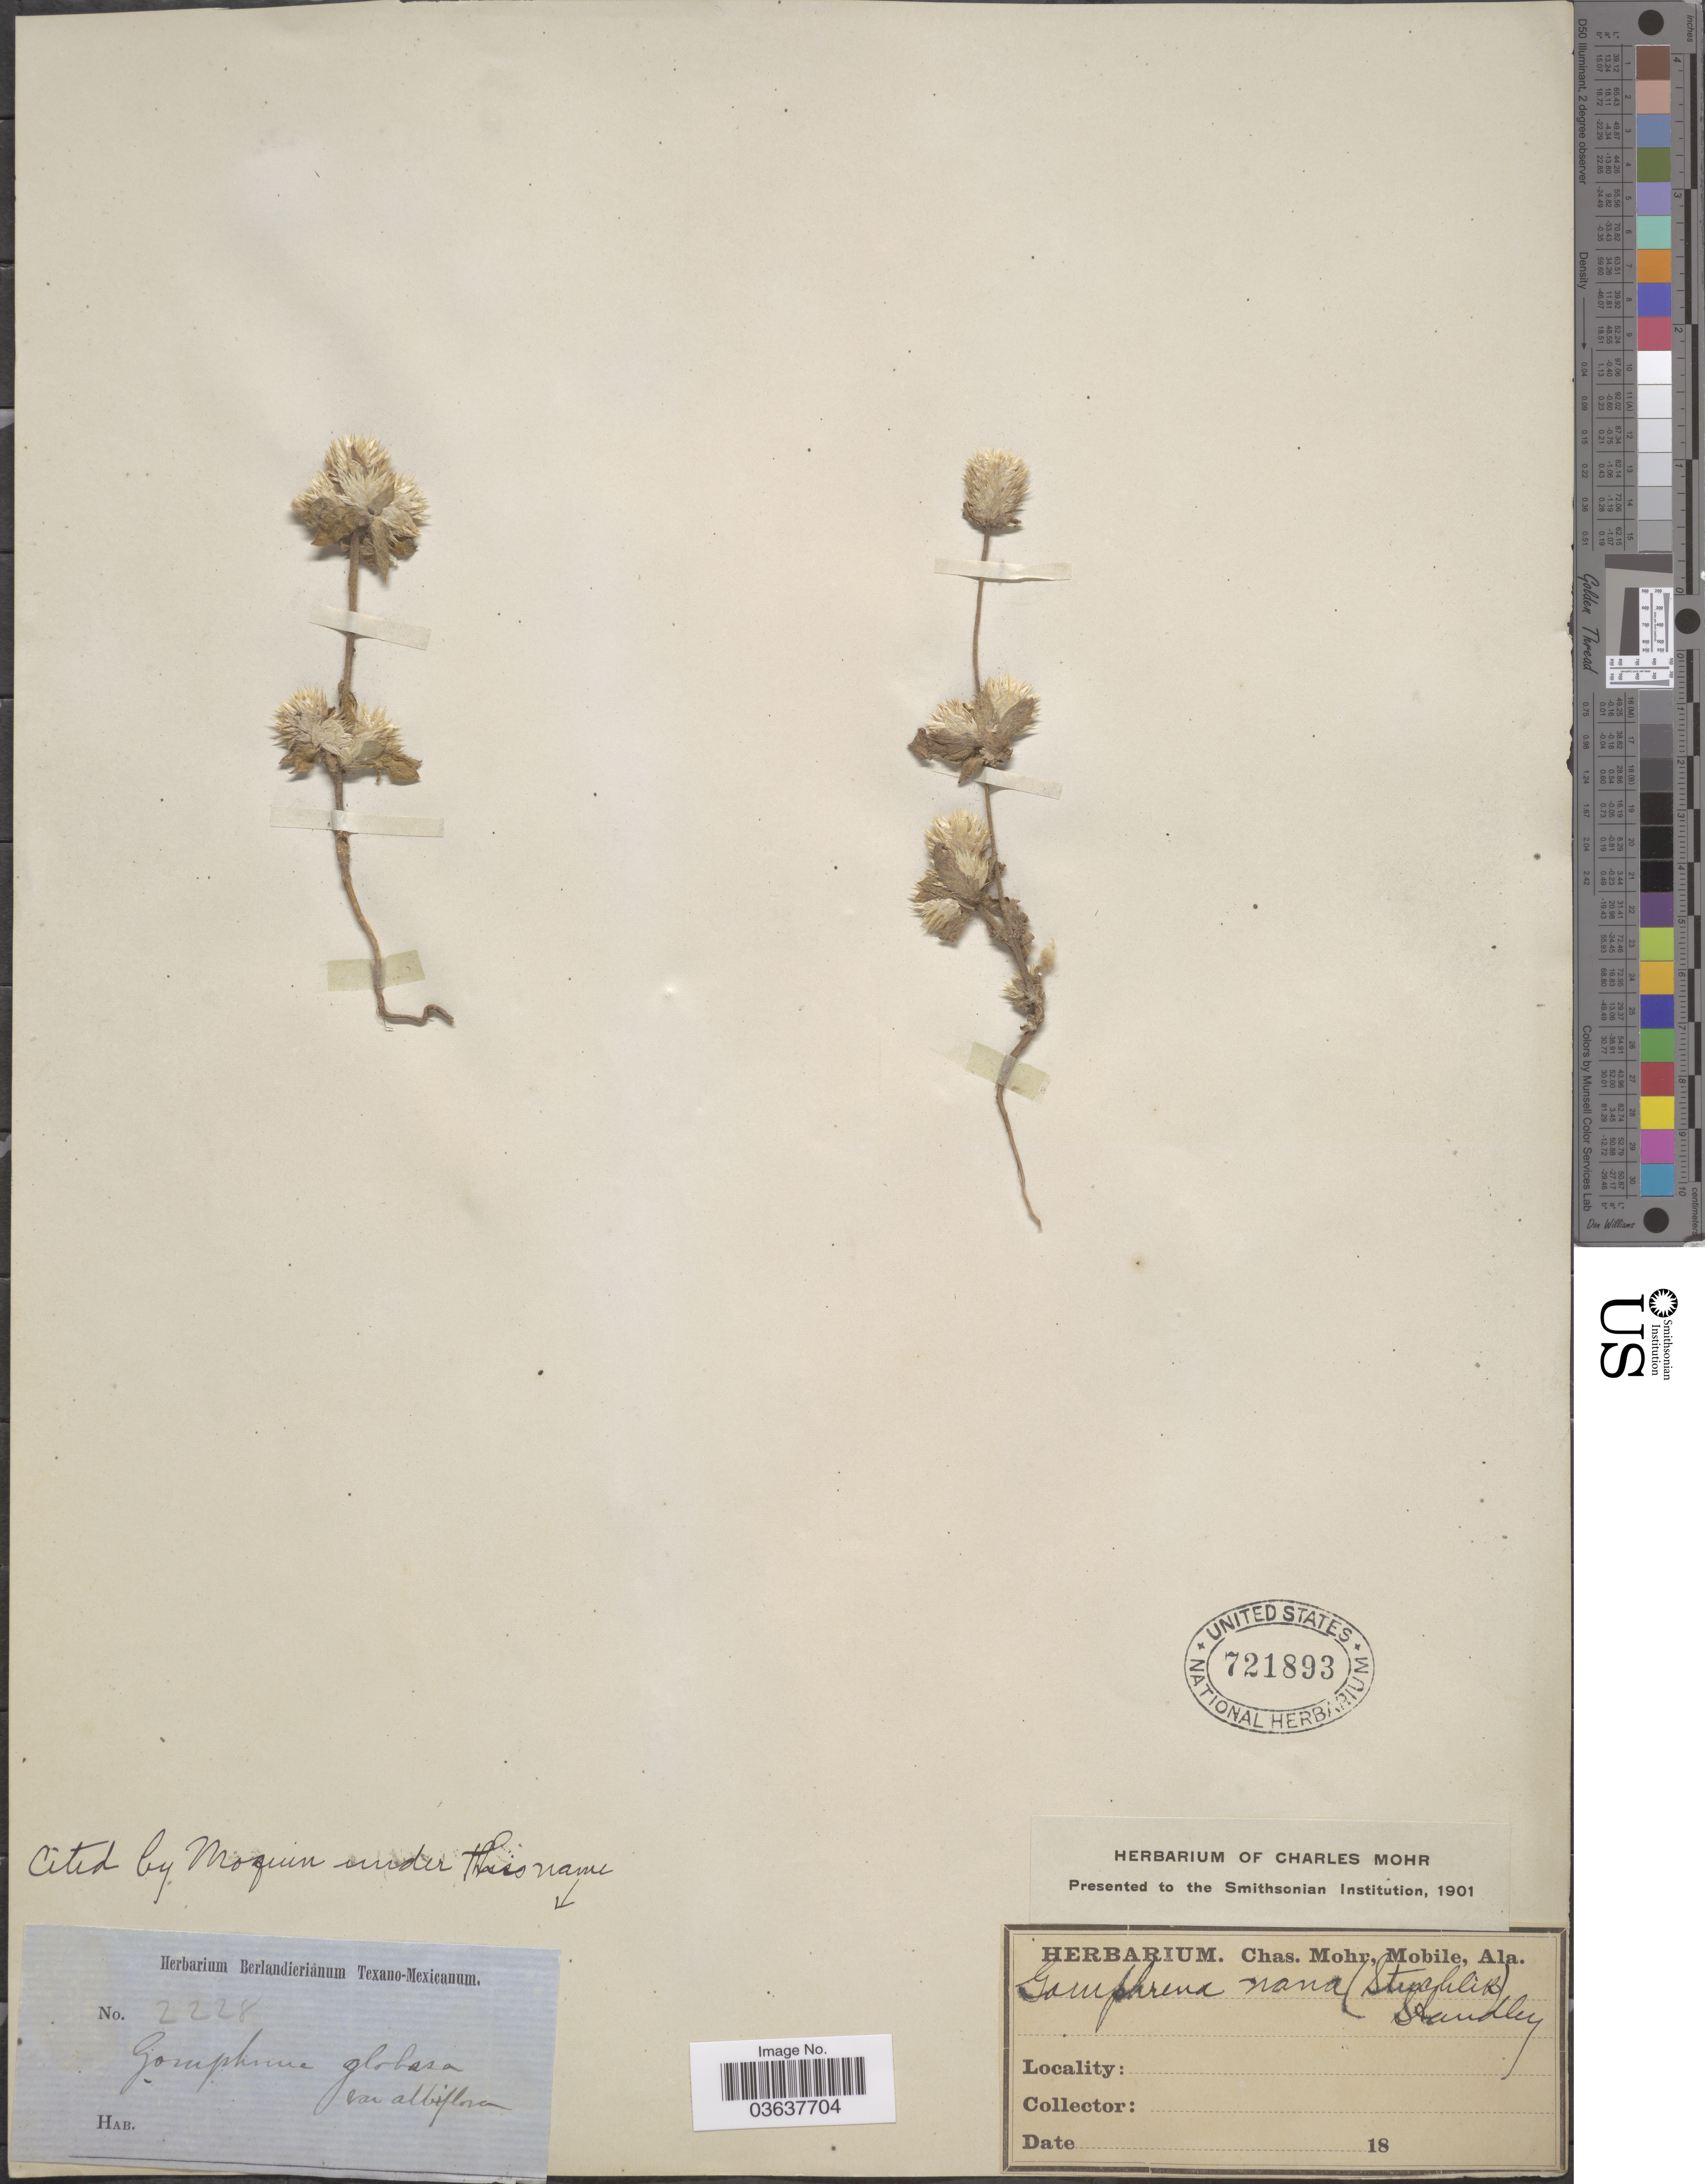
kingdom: Plantae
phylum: Tracheophyta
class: Magnoliopsida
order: Caryophyllales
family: Amaranthaceae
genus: Gomphrena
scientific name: Gomphrena nana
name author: (Stuchlík) Standl.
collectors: ex herb. Charles Mohr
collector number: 2228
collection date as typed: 18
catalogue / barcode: US 721893